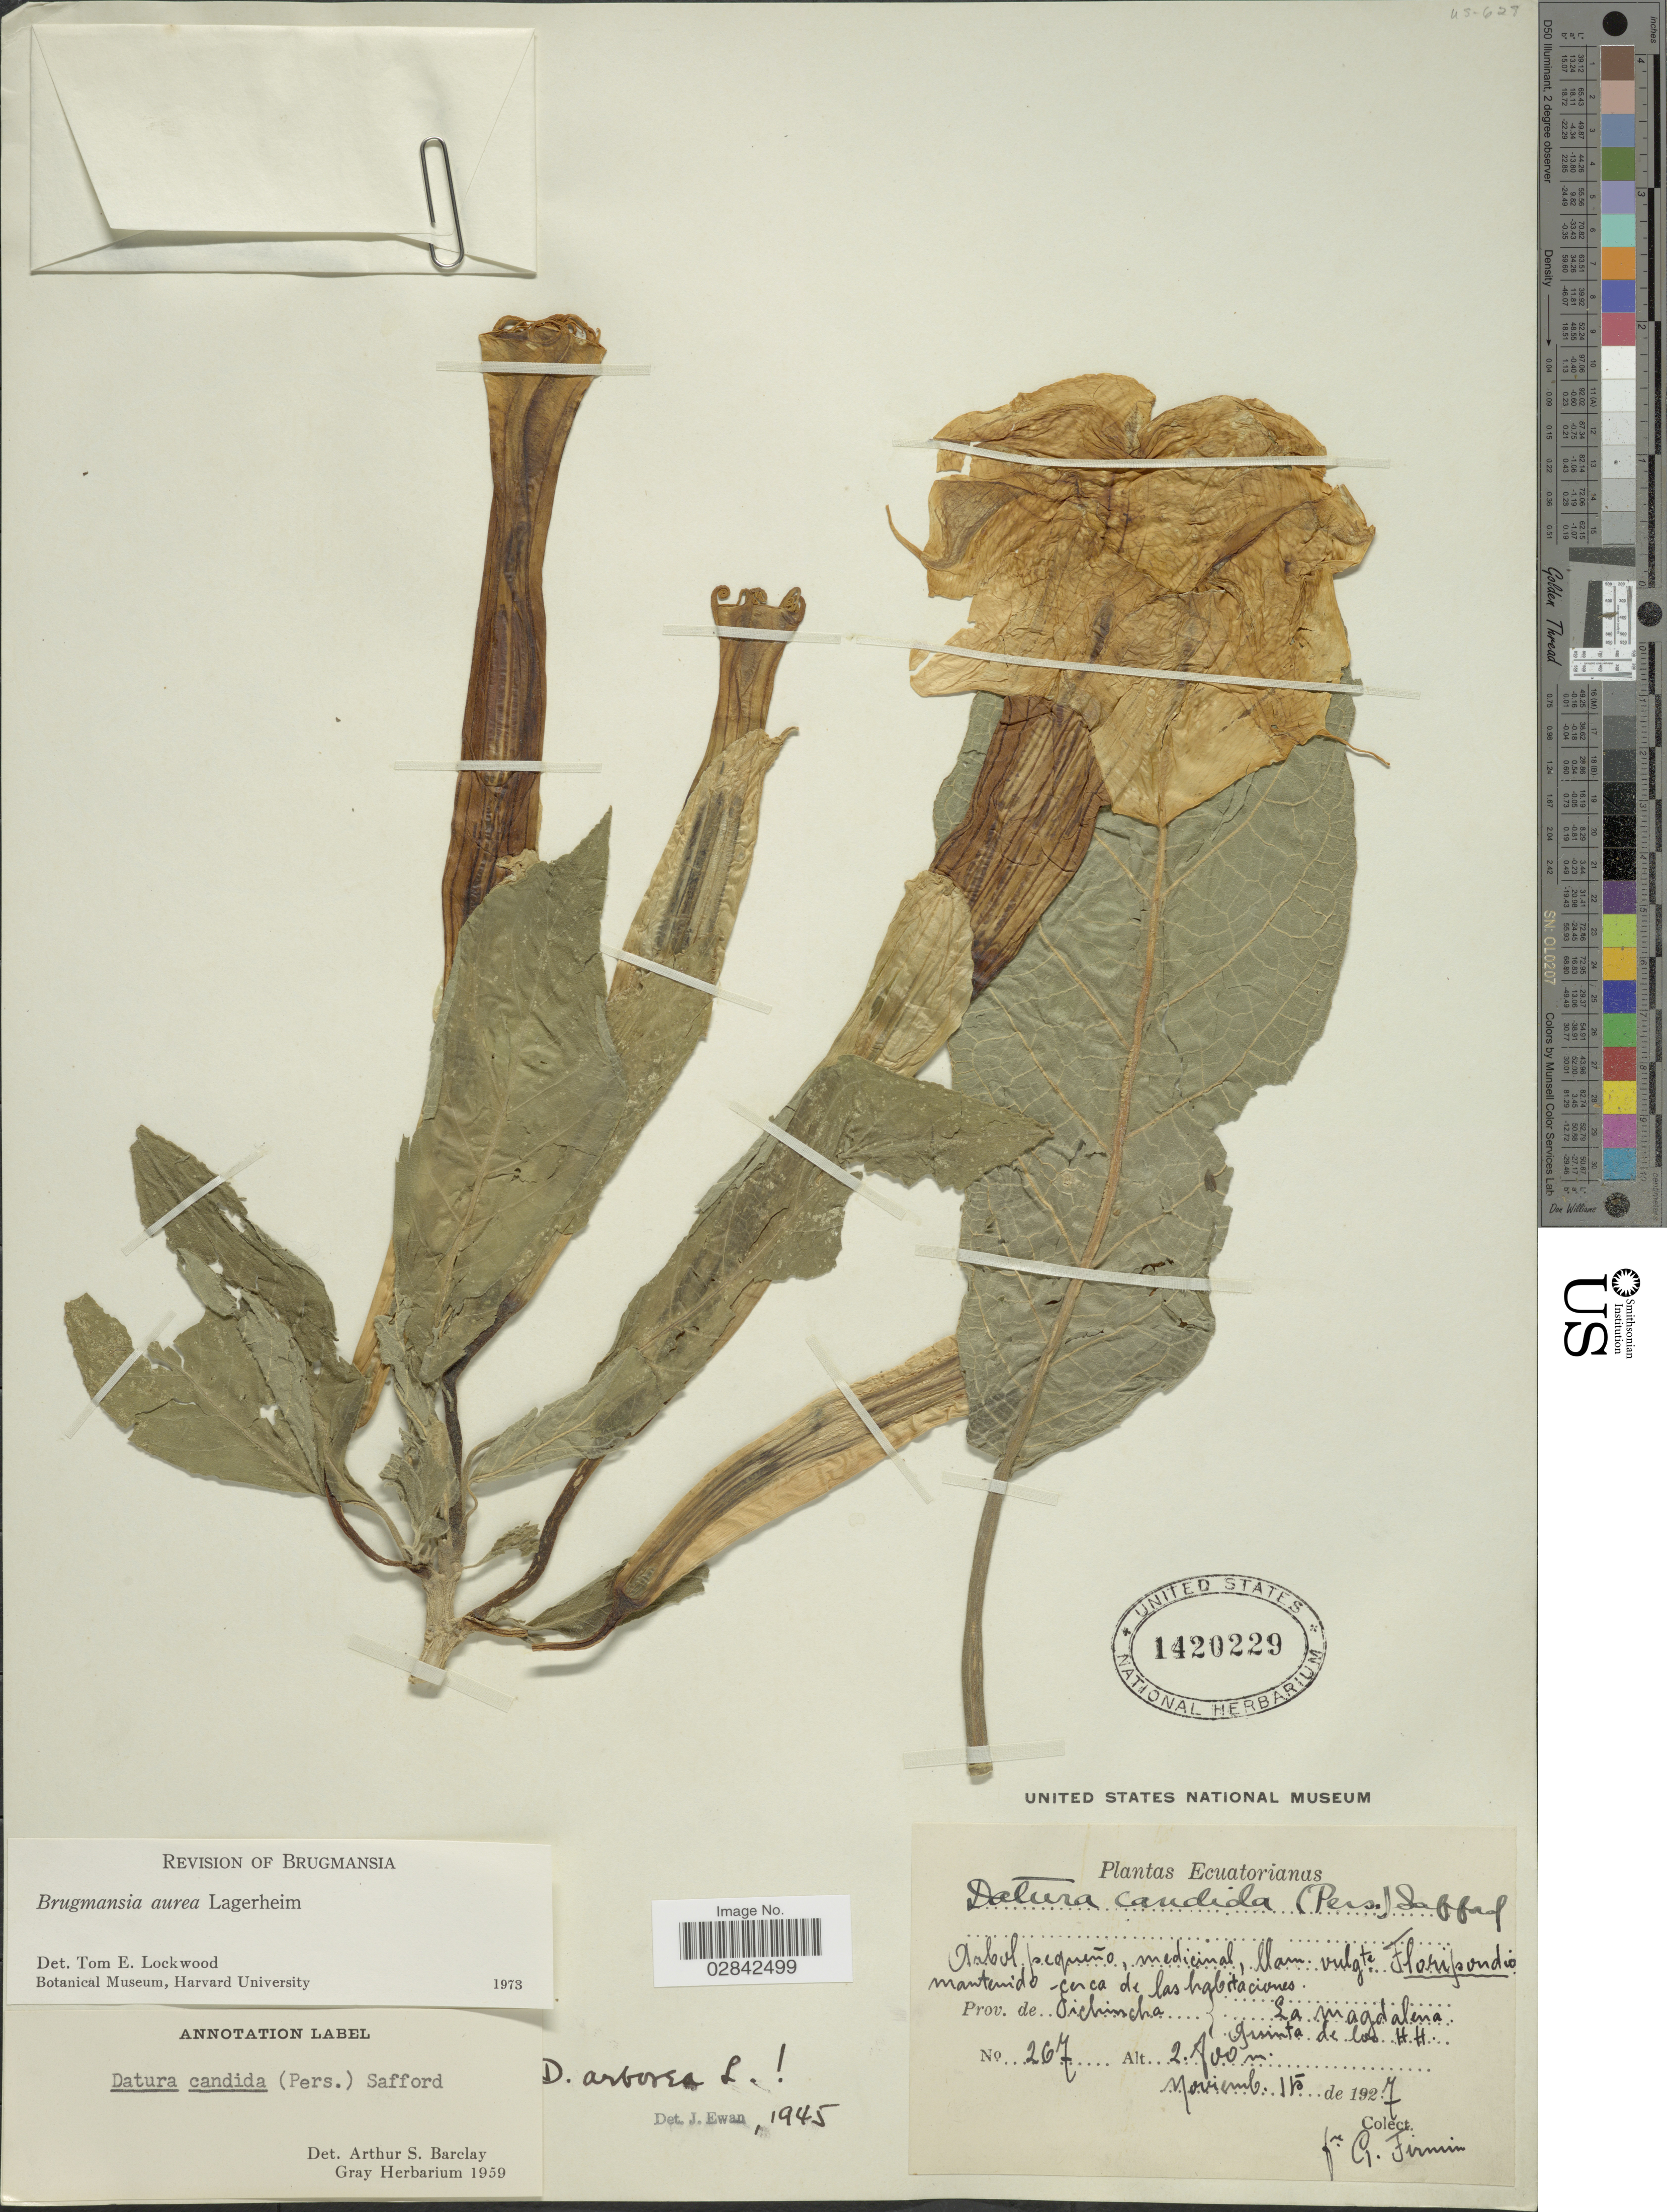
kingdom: Plantae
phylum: Tracheophyta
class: Magnoliopsida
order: Solanales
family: Solanaceae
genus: Brugmansia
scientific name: Brugmansia aurea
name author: Lagerh.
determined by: Lockwood, T. E.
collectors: F. Firmin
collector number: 267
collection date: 1927-11-15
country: Ecuador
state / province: Pichincha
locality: La Magdalena, Quinta de los H.H.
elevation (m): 2800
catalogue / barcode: US 1420229